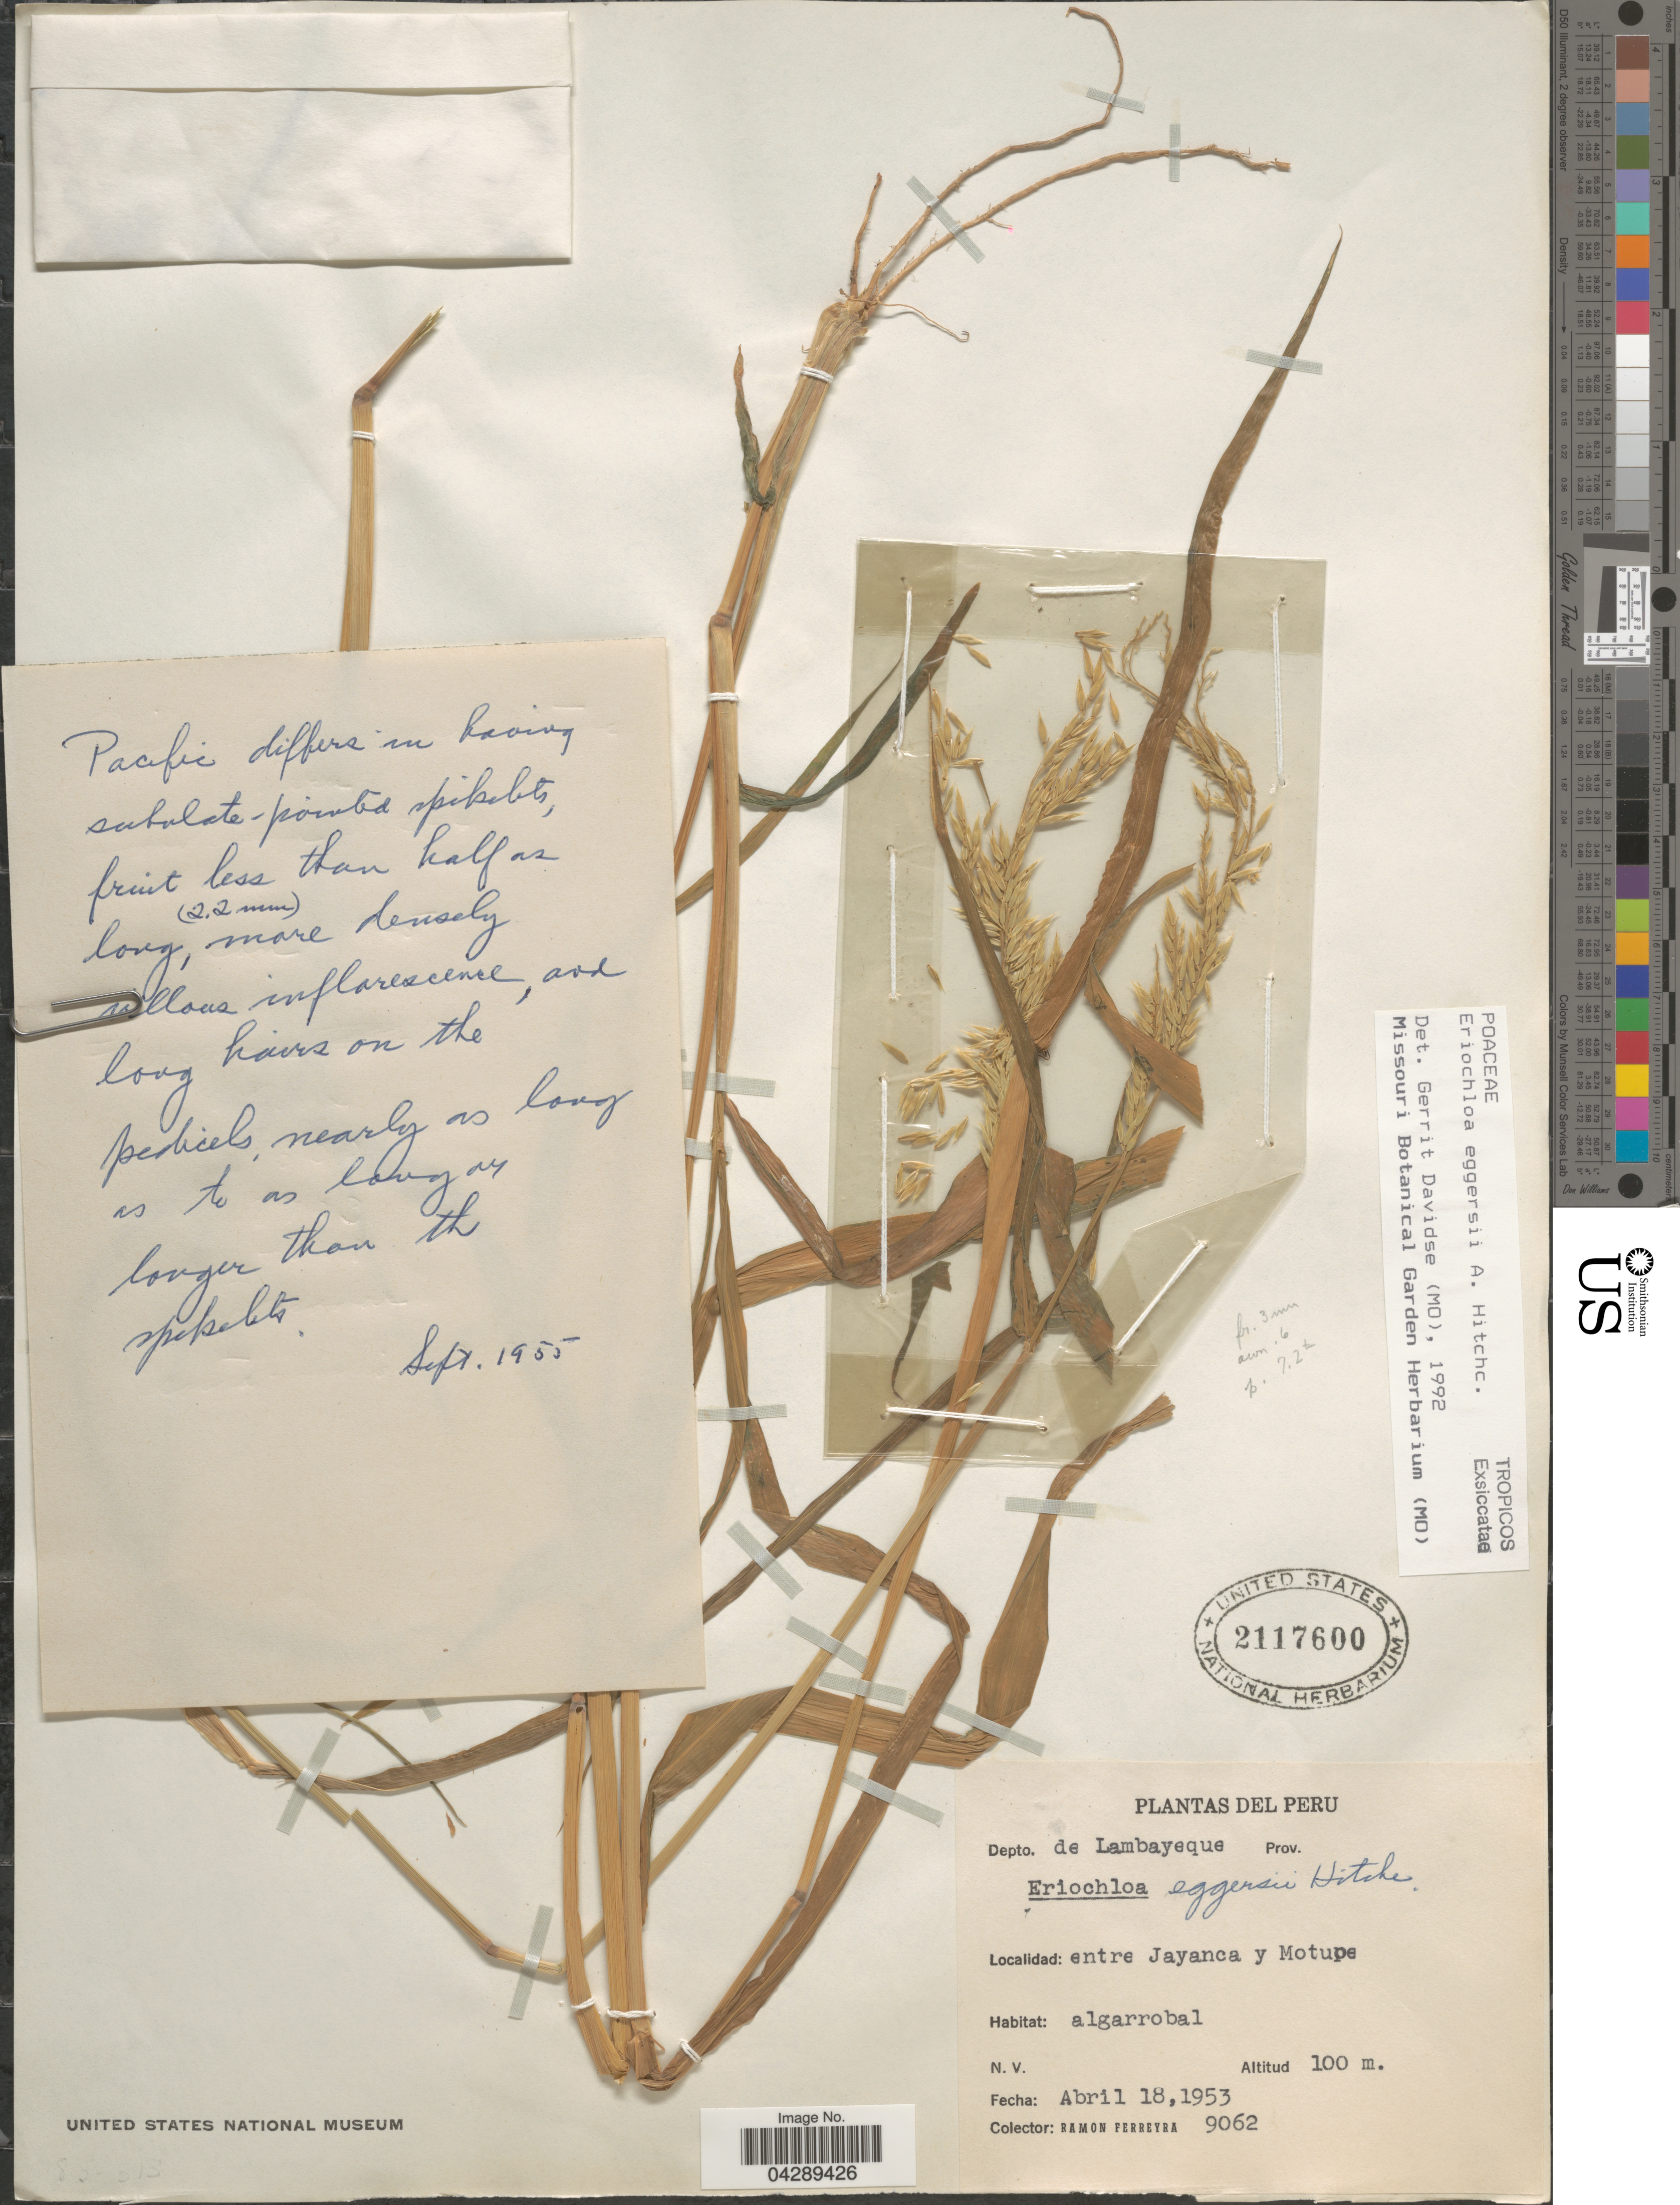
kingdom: Plantae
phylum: Tracheophyta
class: Liliopsida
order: Poales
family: Poaceae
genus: Eriochloa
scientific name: Eriochloa eggersii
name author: Hitchc.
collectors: R. A. Ferreyra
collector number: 9062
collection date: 1953-04-18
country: Peru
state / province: Lambayeque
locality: Depto. de Lambayeque. Entre Jayanca y Motupe.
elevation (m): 100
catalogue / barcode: US 2117600